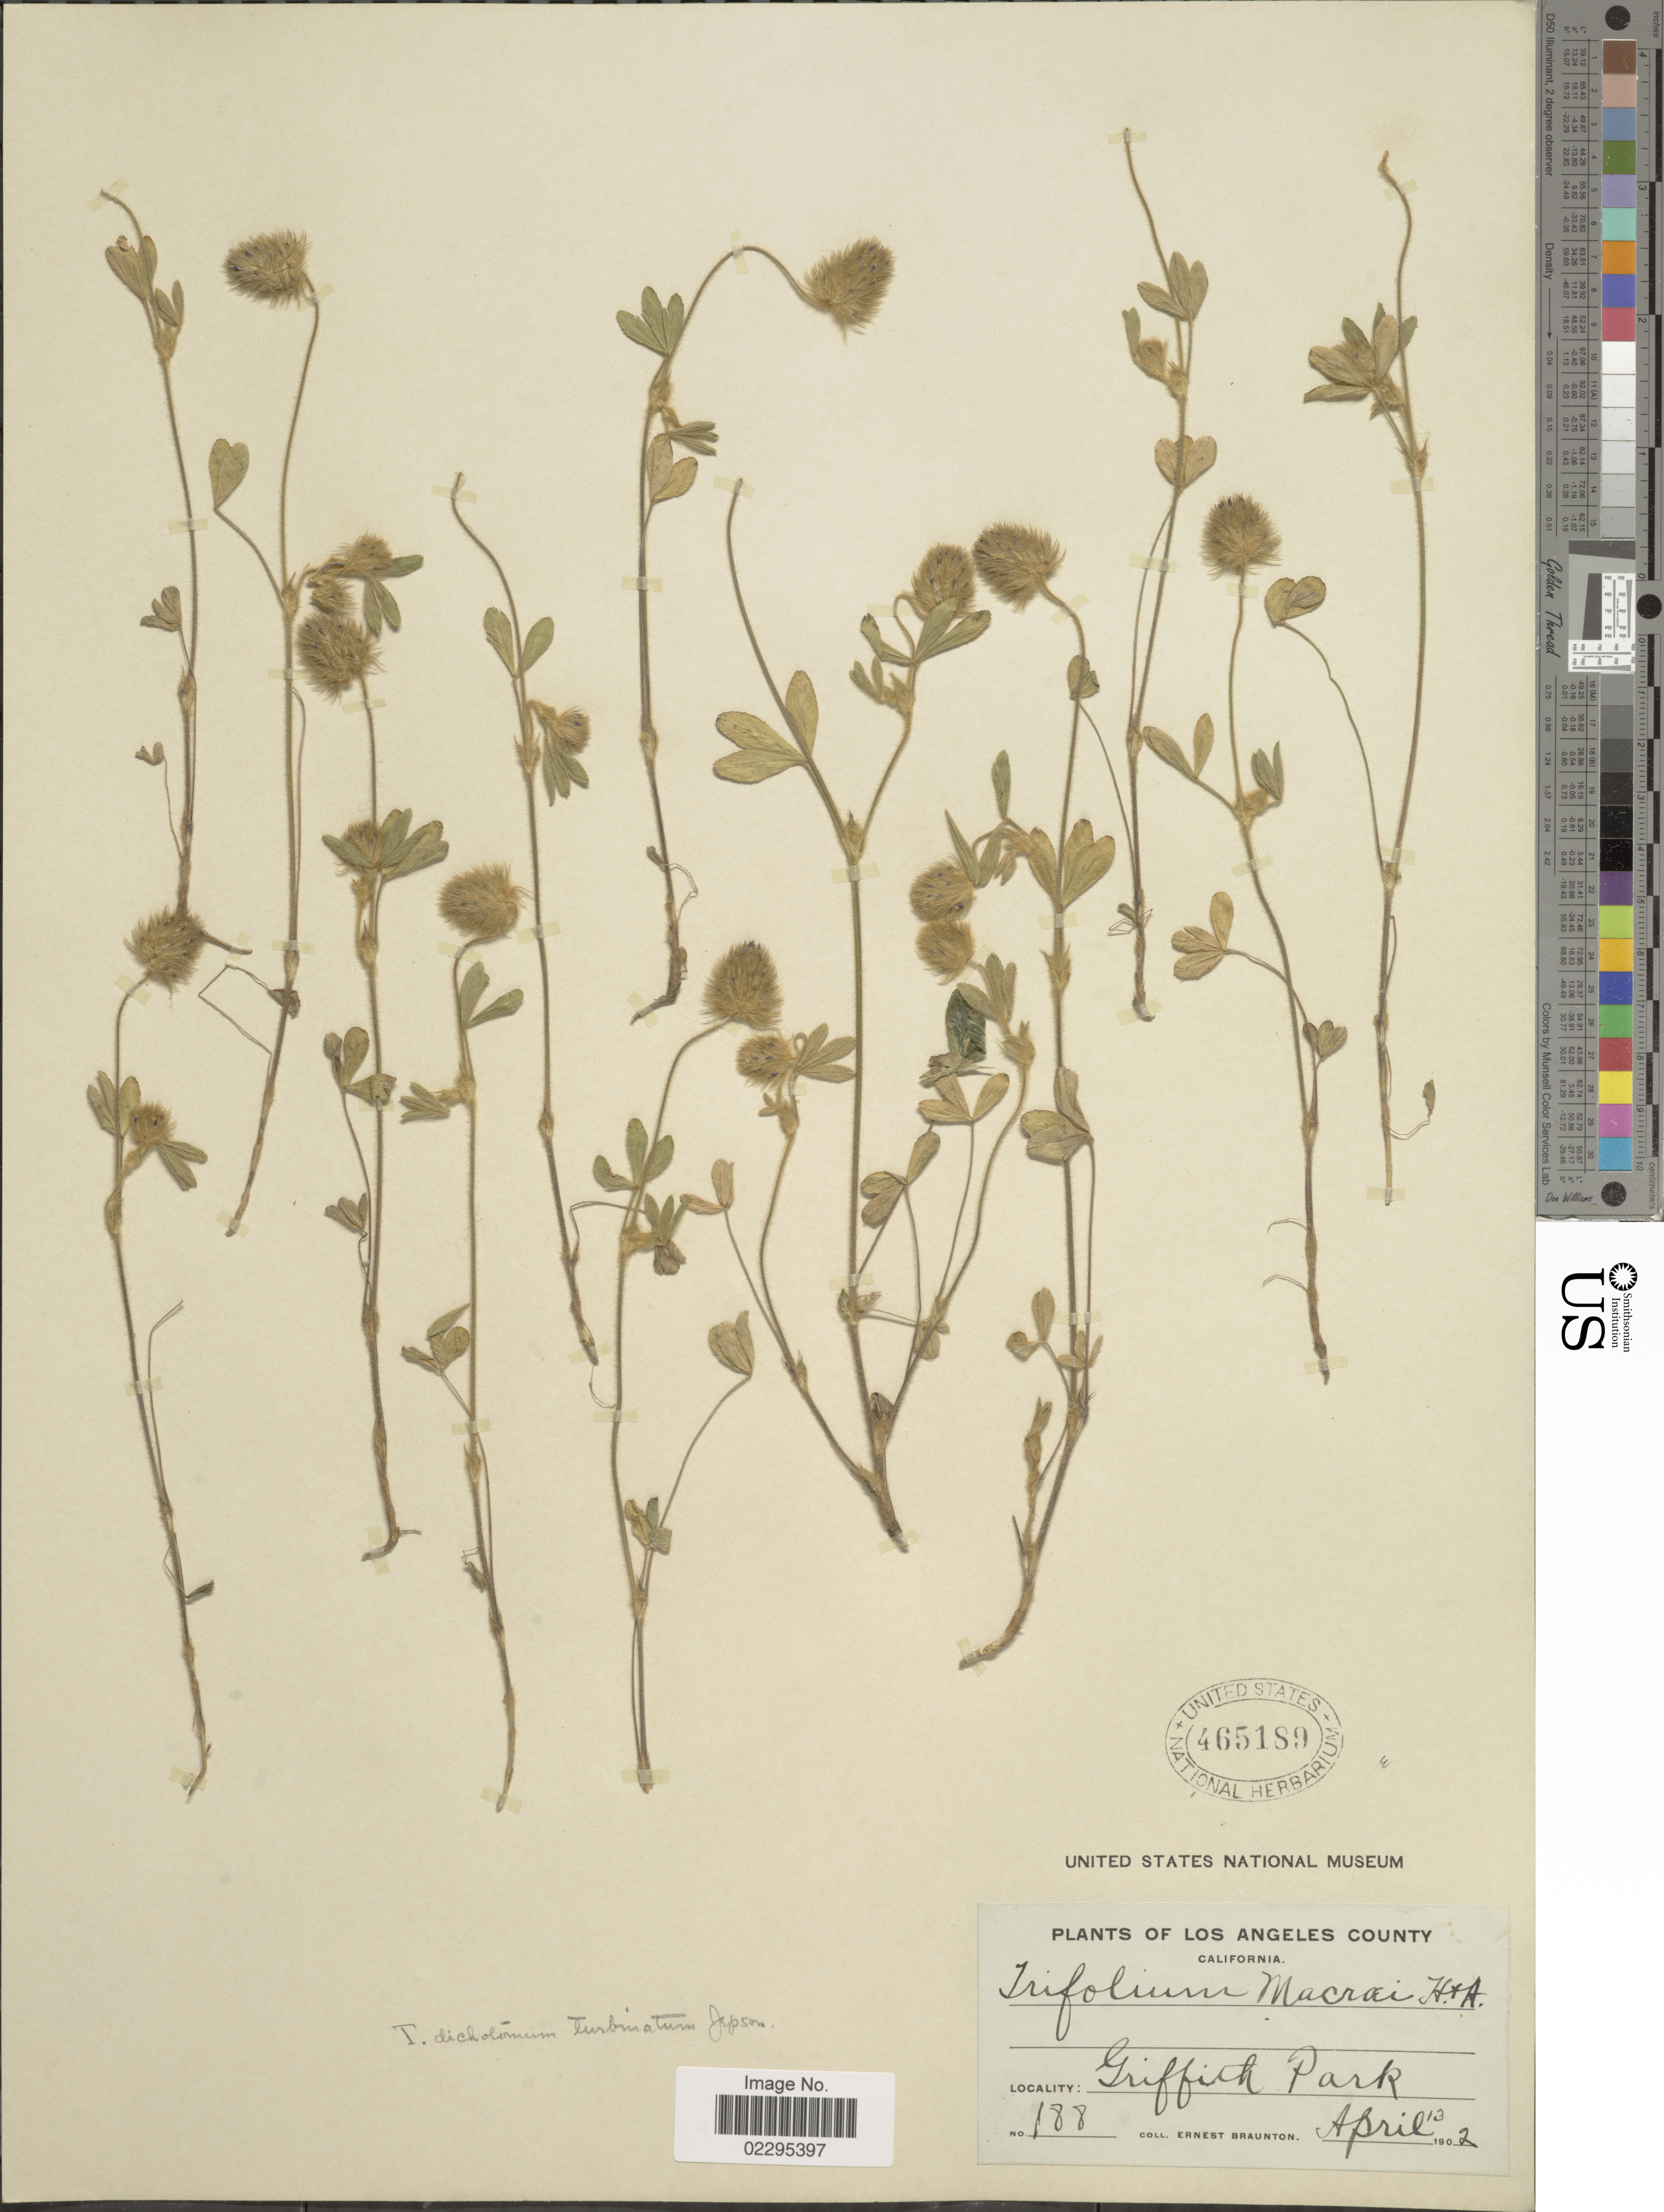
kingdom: Plantae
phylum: Tracheophyta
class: Magnoliopsida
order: Fabales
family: Fabaceae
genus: Trifolium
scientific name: Trifolium albopurpureum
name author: Torr. & A. Gray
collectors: E. Braunton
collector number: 188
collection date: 1902-04-13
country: United States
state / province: California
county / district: Los Angeles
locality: Los Angeles County, California. Griffith Park.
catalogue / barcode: US 465189